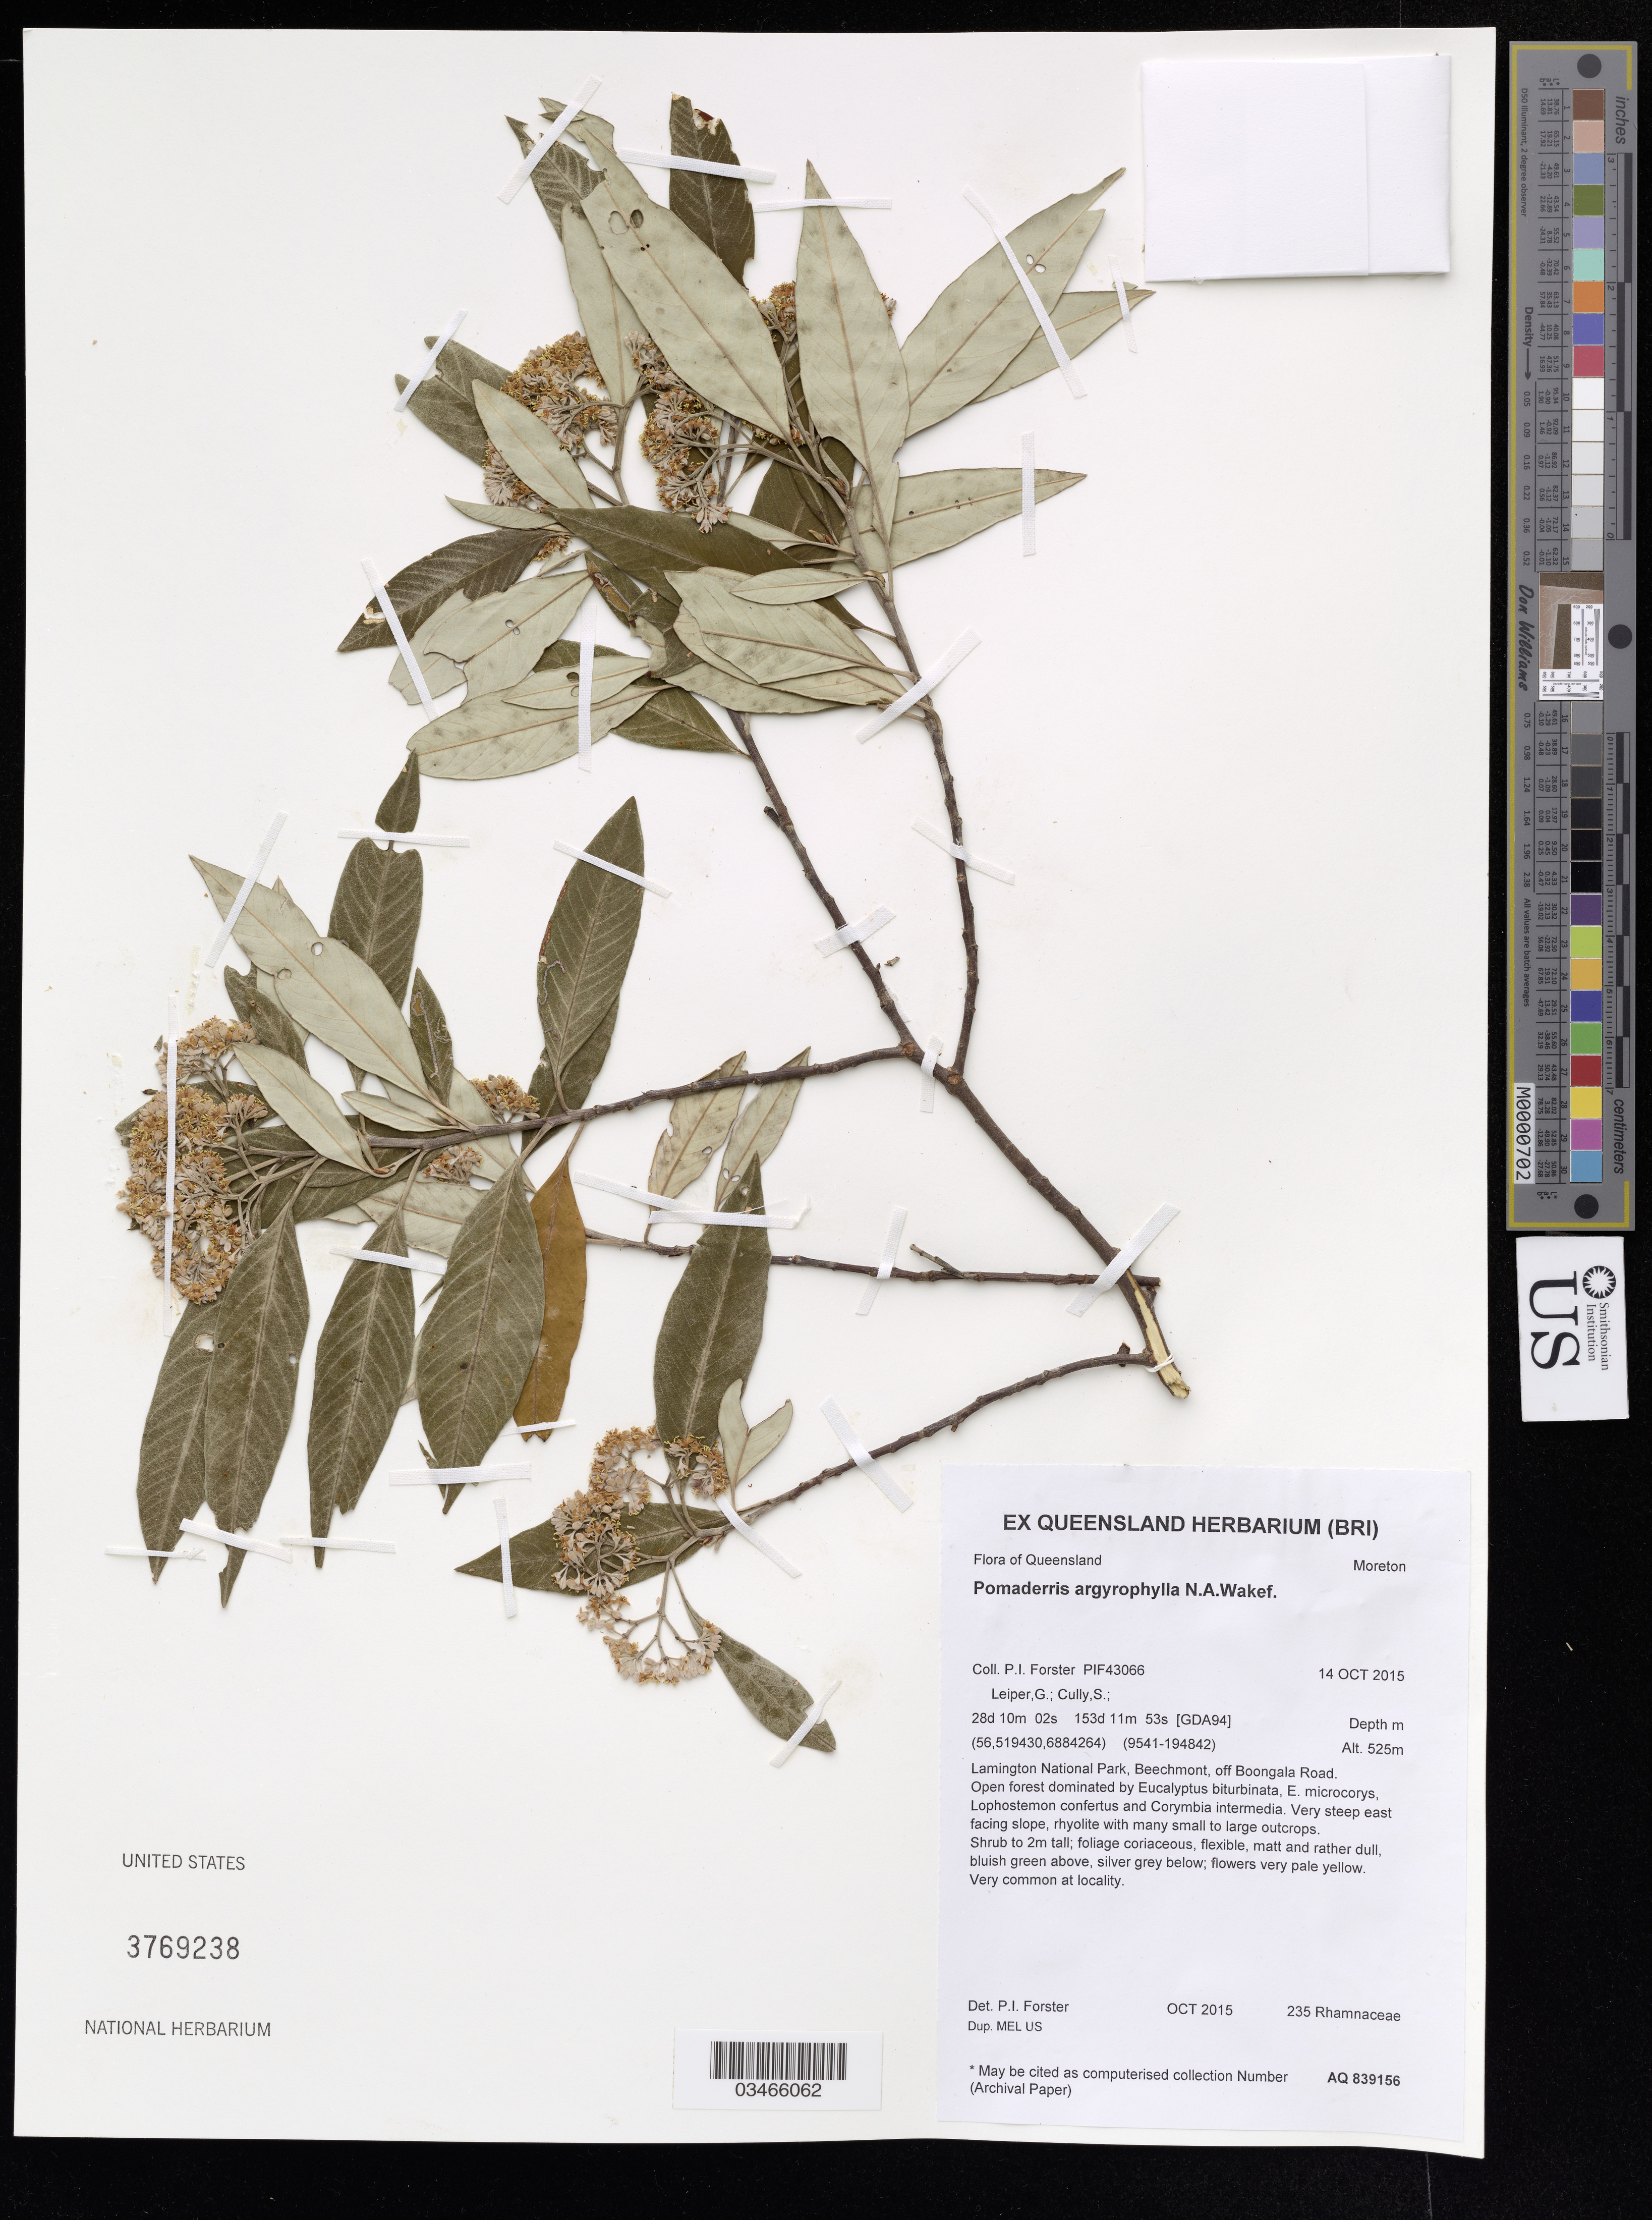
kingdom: Plantae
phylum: Tracheophyta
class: Magnoliopsida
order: Rosales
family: Rhamnaceae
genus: Pomaderris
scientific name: Pomaderris argyrophylla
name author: N.A. Wakef.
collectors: P. Forster, G. Leiper & S. Cully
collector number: PIF43066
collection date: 2015-10-14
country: Australia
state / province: Queensland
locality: Moreton. Lamington National Park, Beechmont, off Boongala Road.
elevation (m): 525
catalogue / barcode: US 3769238